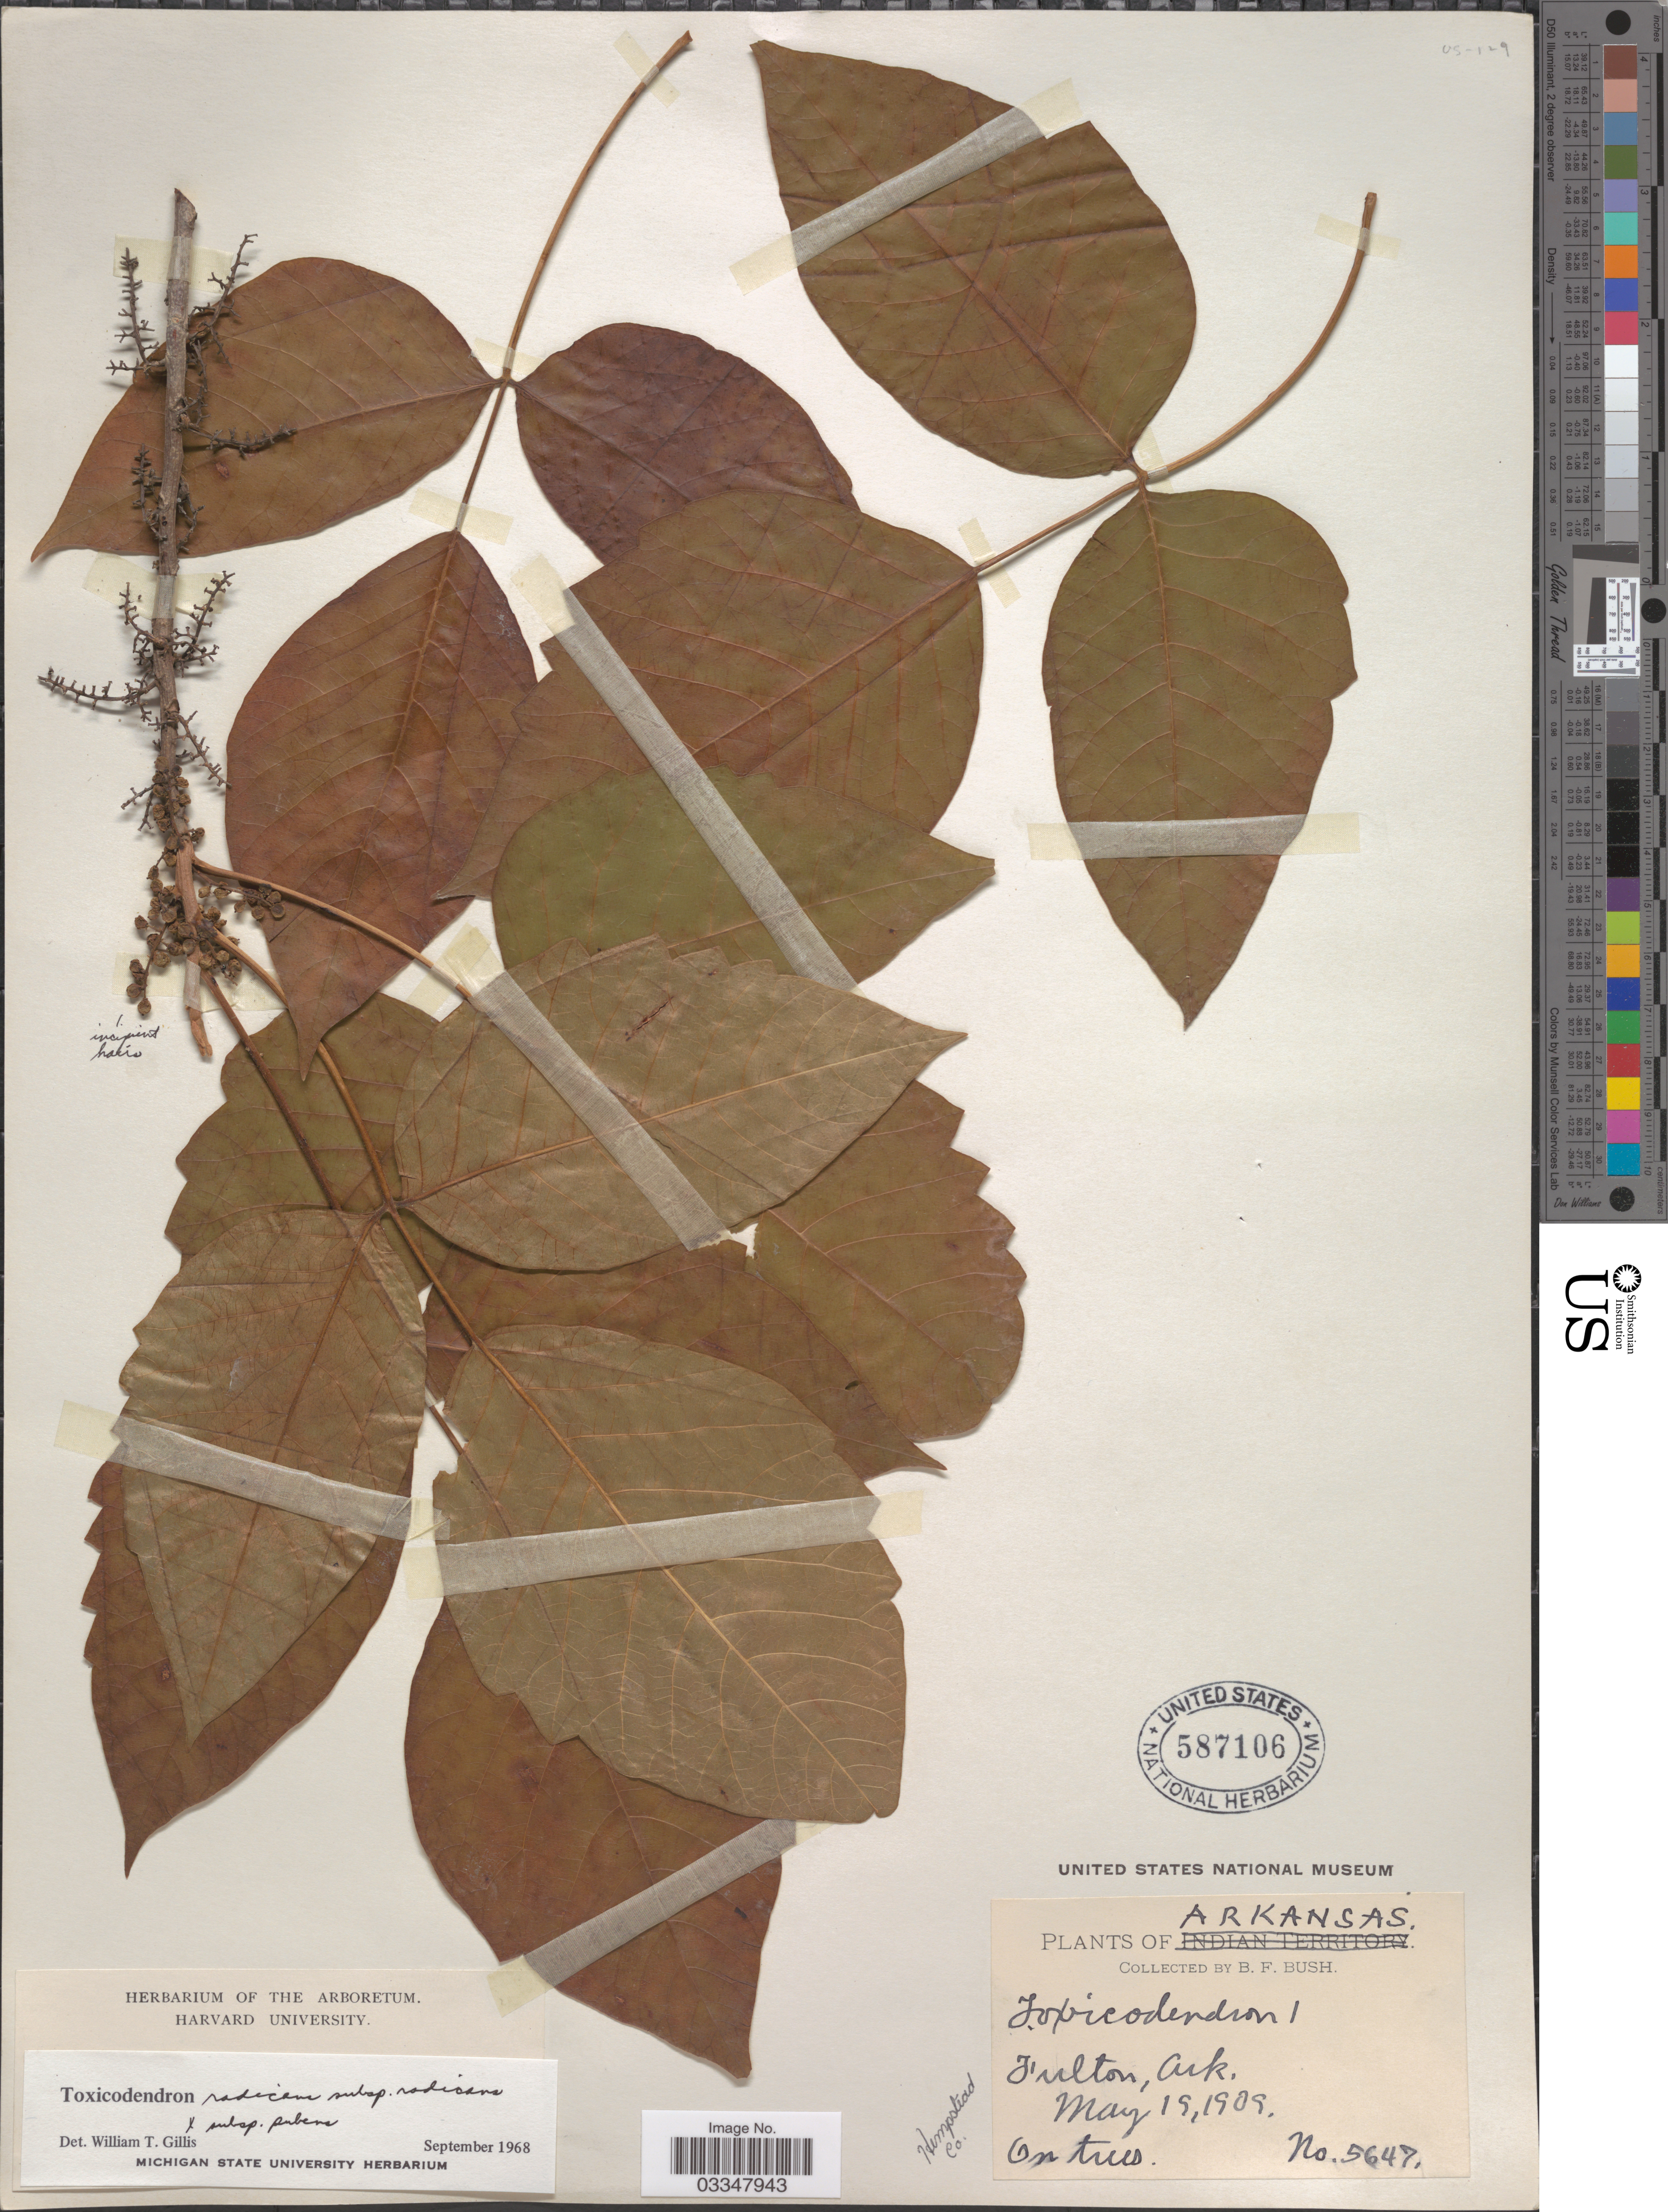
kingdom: Plantae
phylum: Tracheophyta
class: Magnoliopsida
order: Sapindales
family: Anacardiaceae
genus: Toxicodendron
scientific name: Toxicodendron radicans subsp. radicans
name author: (L.) Kuntze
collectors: B. F. Bush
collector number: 5647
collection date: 1989-05-19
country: United States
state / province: Arkansas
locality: Fulton. Hempstead Co.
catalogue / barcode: US 587106